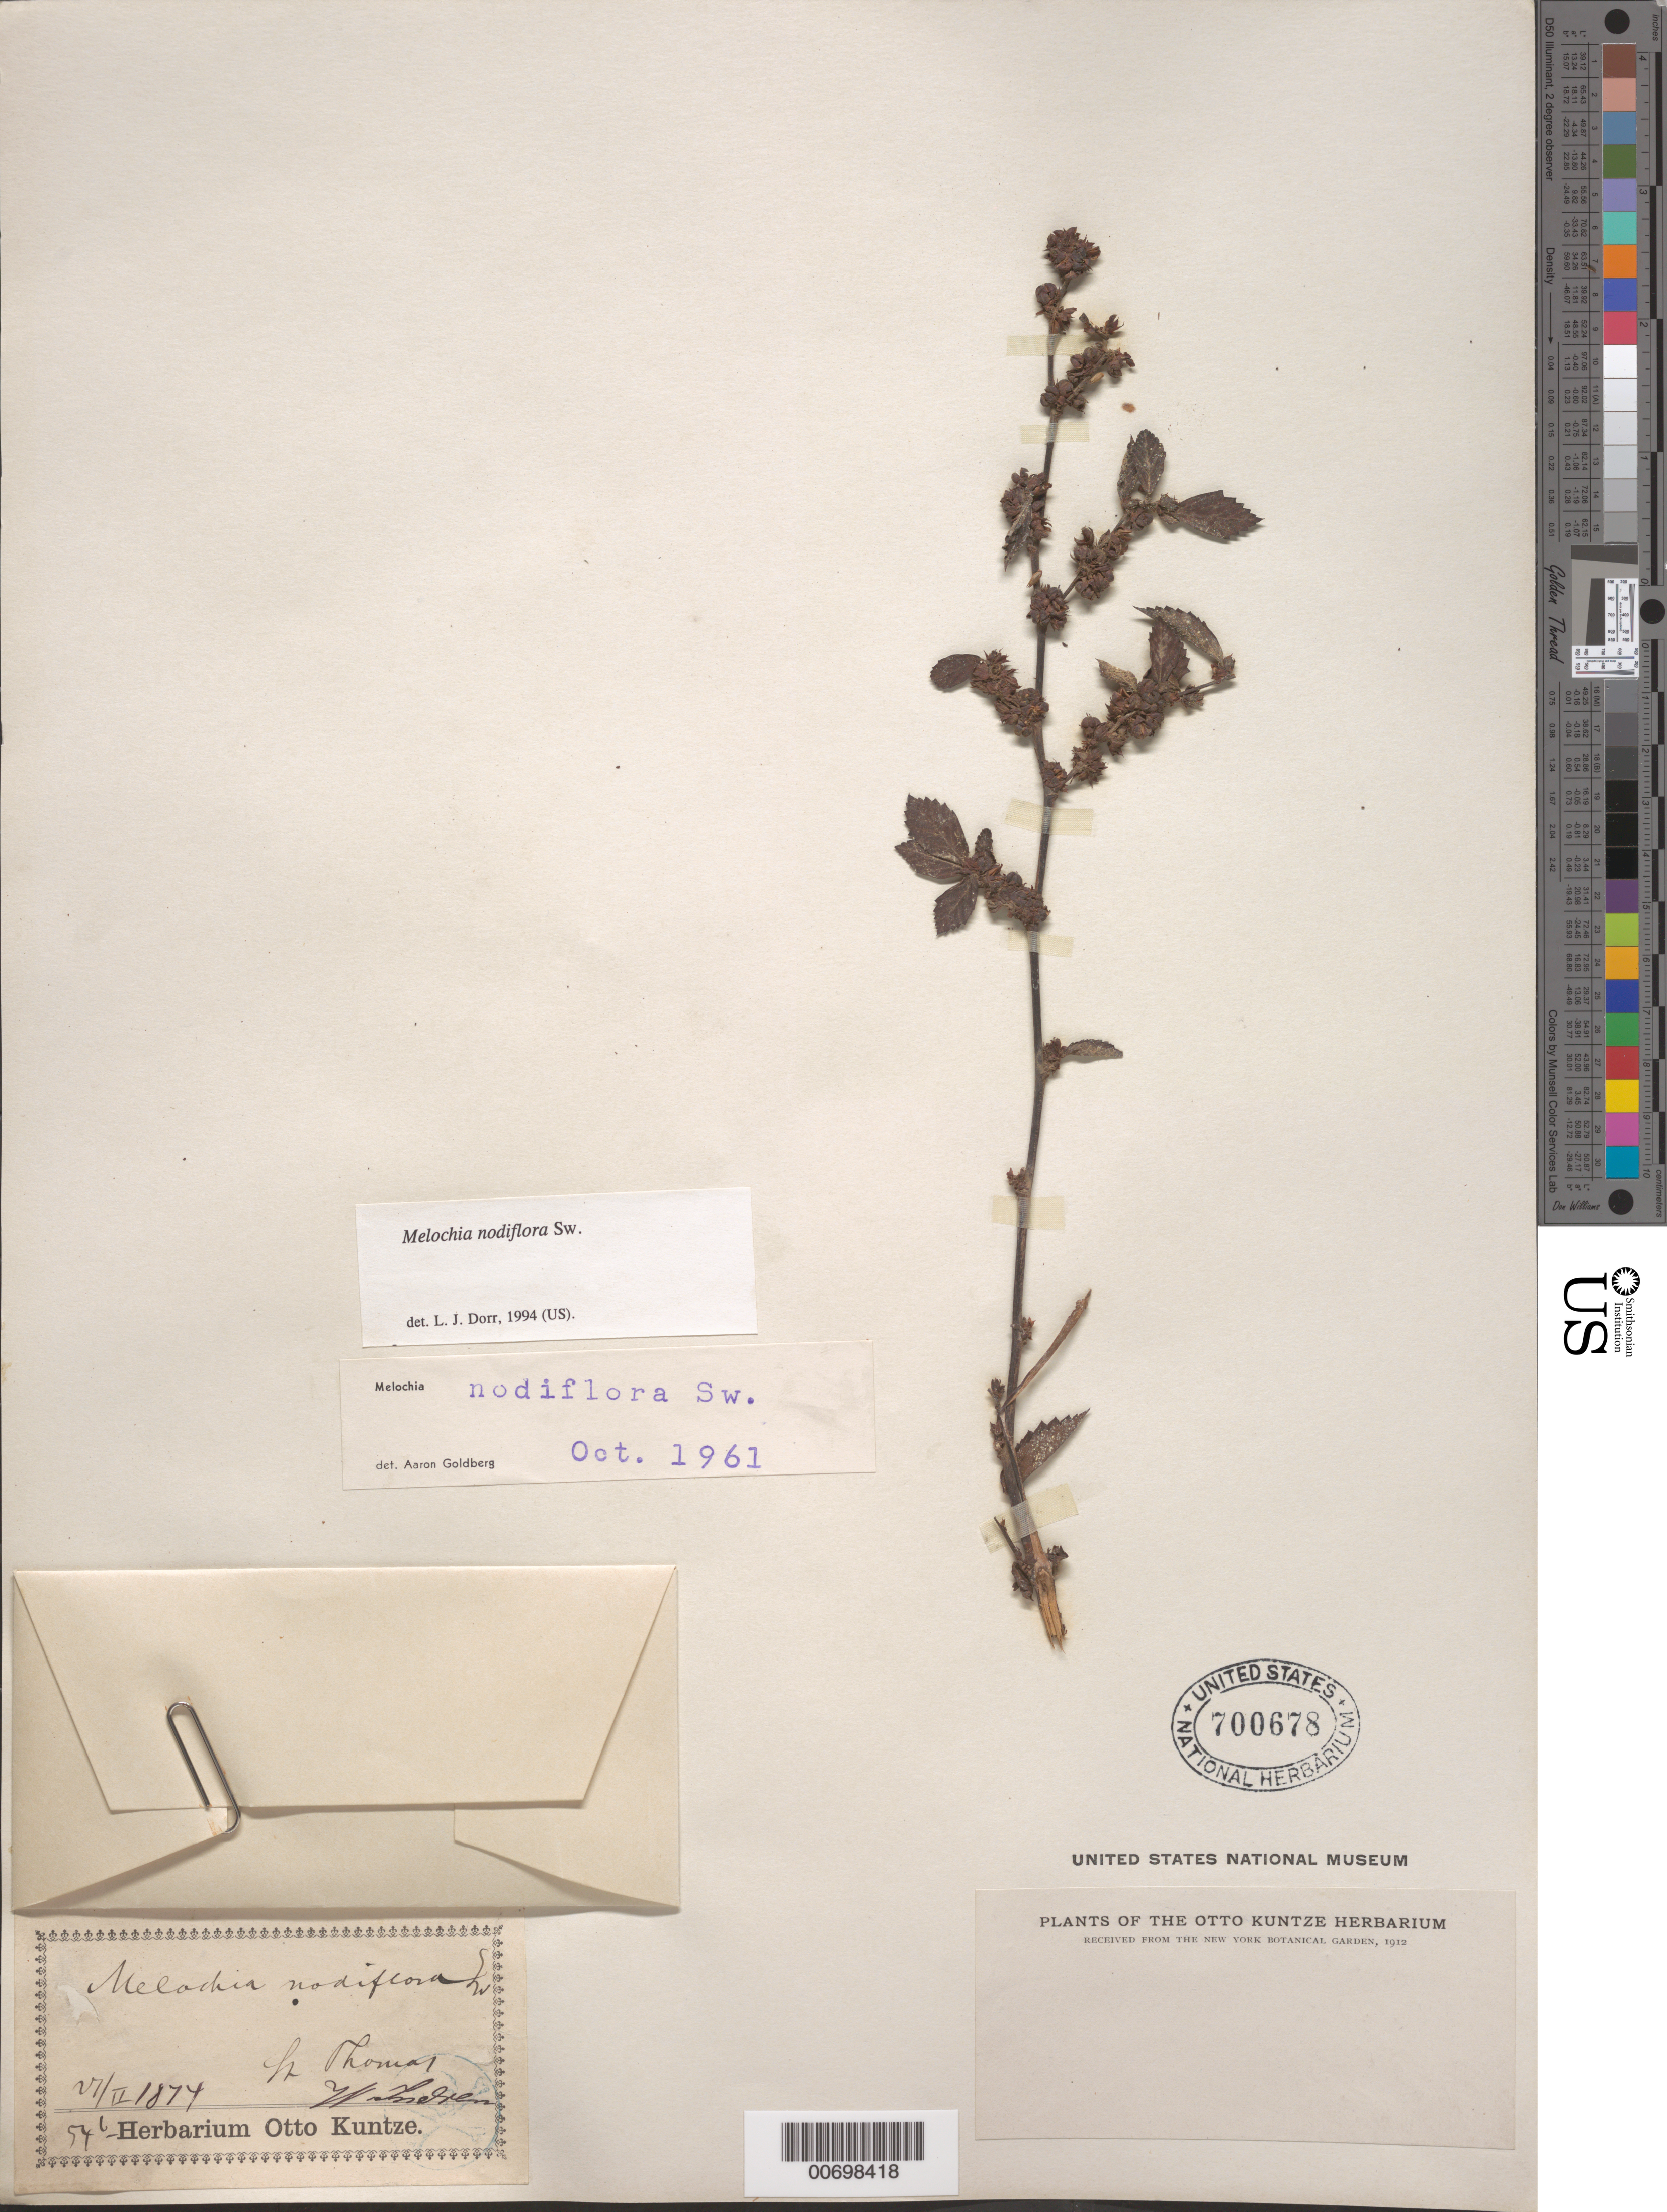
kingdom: Plantae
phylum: Tracheophyta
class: Magnoliopsida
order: Malvales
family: Malvaceae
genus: Melochia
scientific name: Melochia nodiflora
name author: Sw.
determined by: Dorr, L. J., (BOT), Smithsonian Institution - National Museum of Natural History (UNITED STATES)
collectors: C.E.O. Kuntze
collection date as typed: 27 Feb 1874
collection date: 1874-02-27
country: U.S. Virgin Islands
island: St. Thomas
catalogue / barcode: US 700678